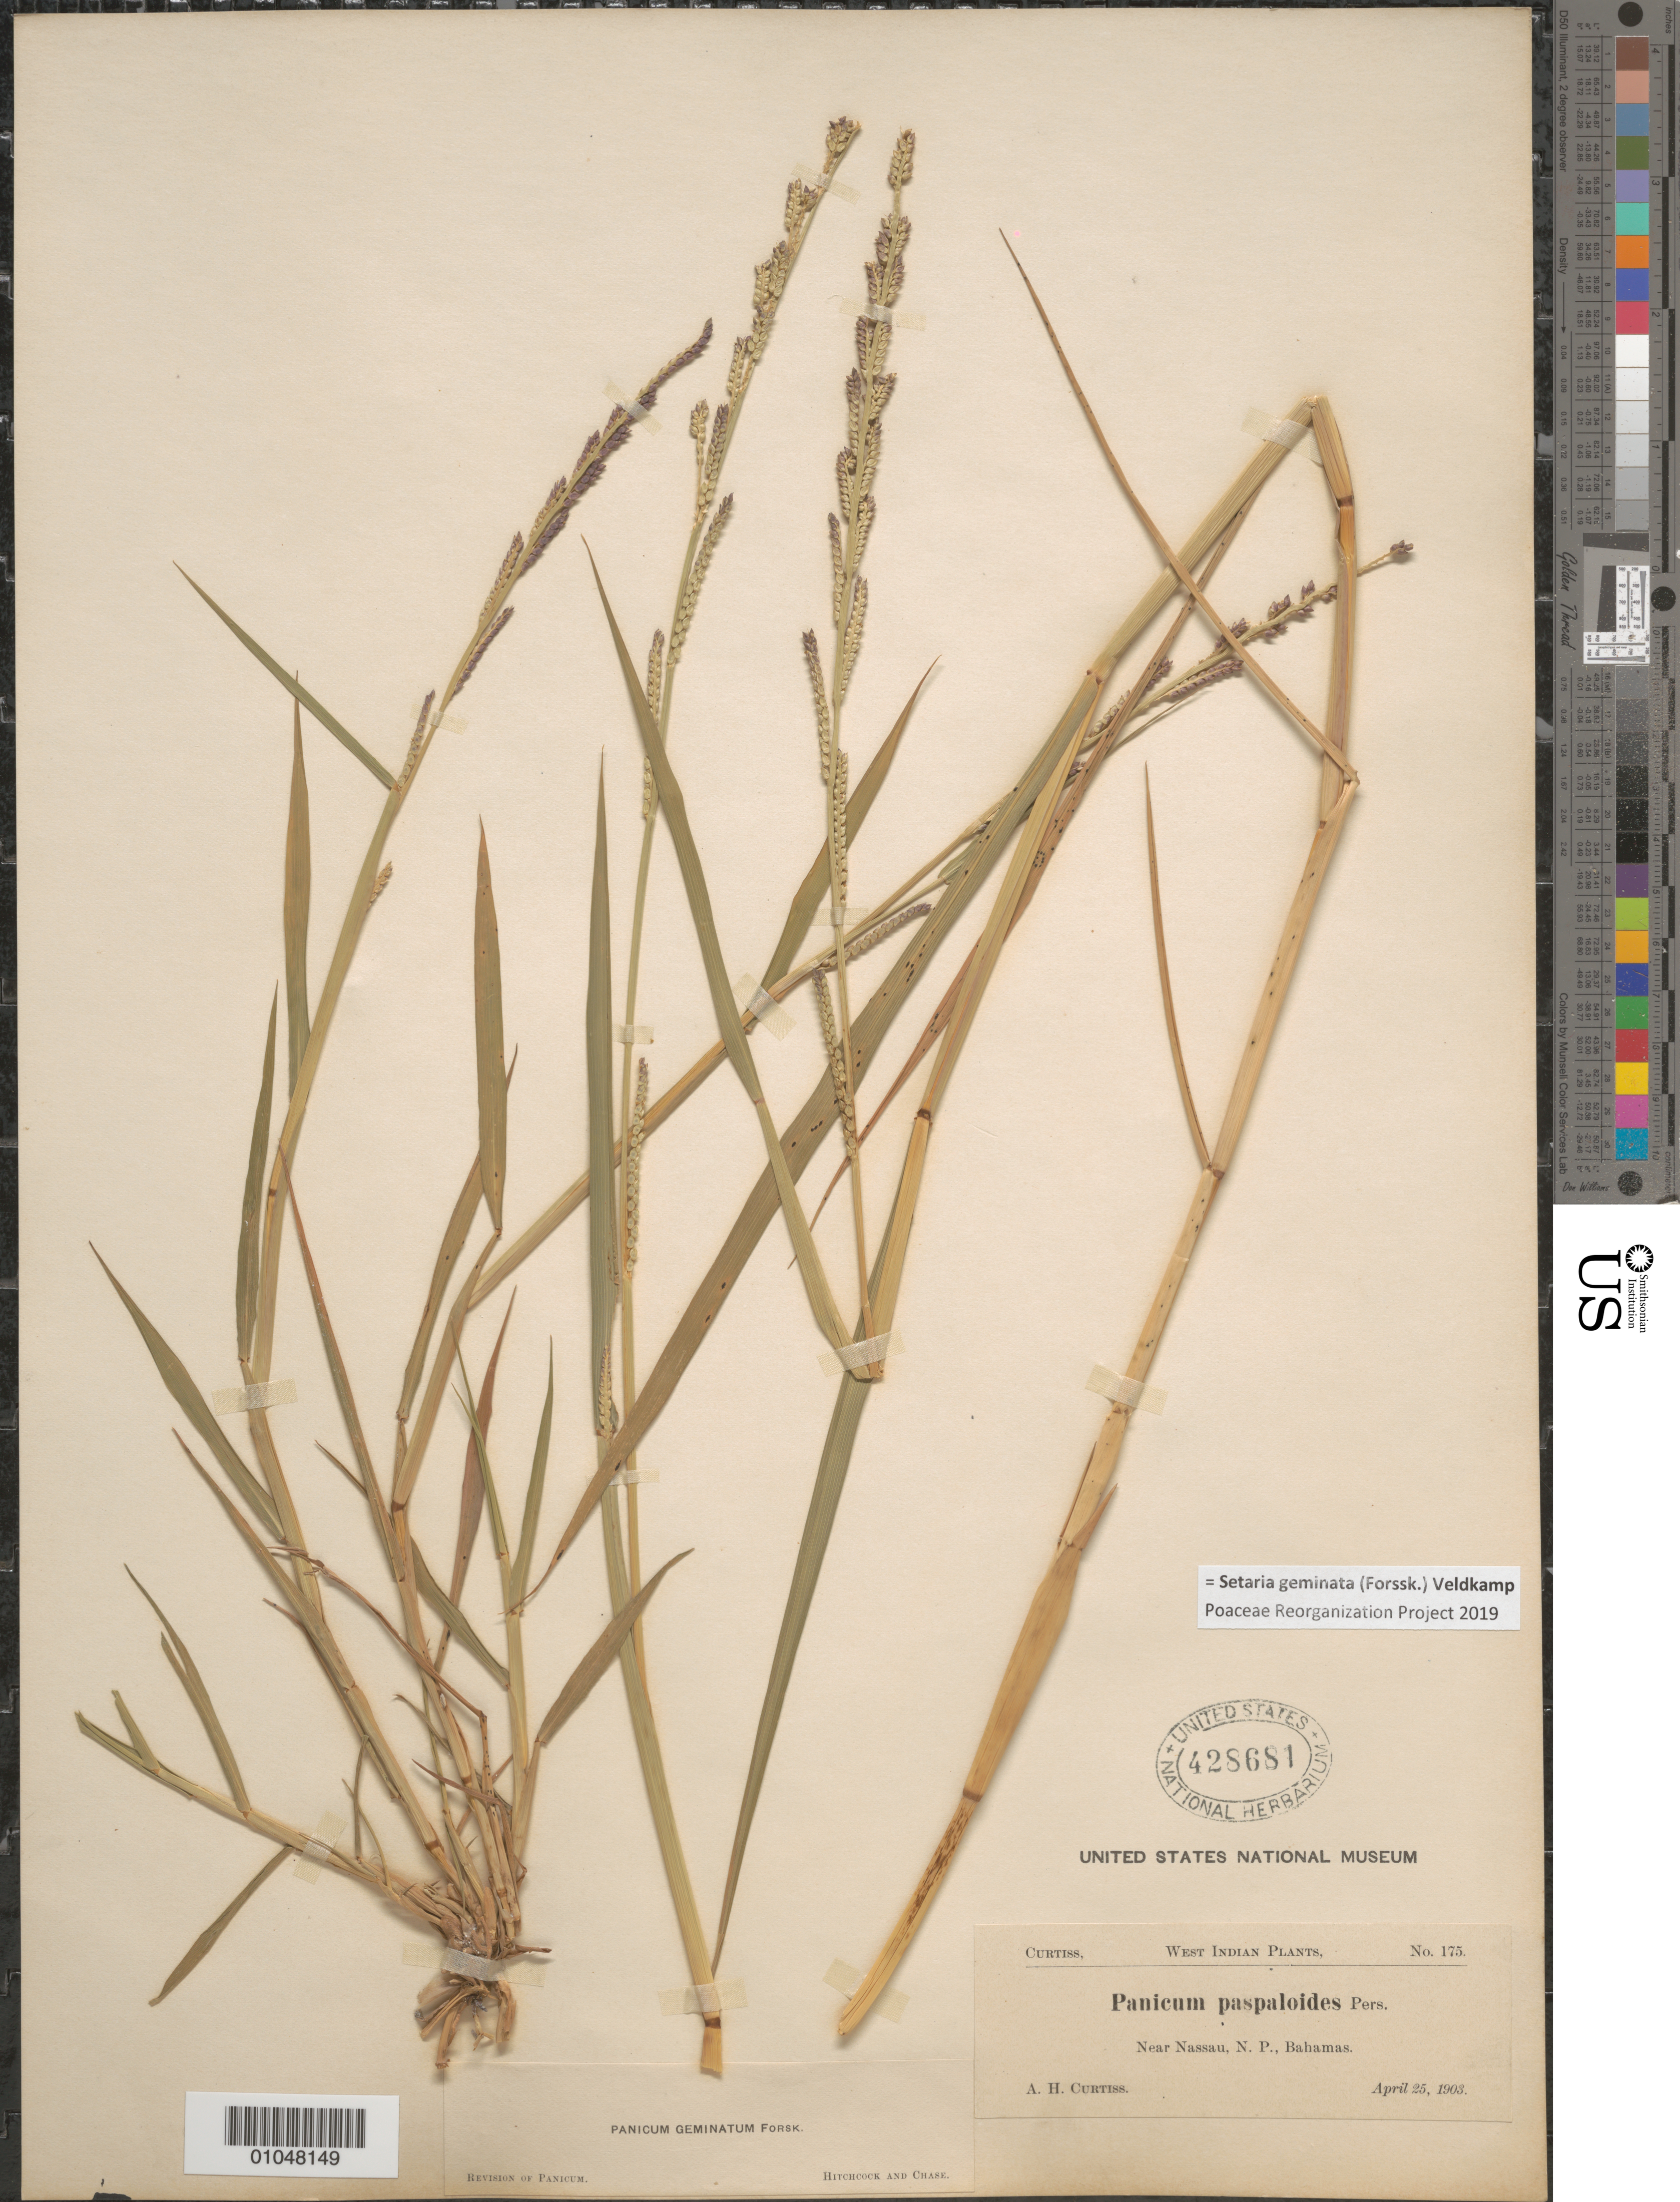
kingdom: Plantae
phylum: Tracheophyta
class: Liliopsida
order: Poales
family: Poaceae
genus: Panicum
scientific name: Panicum geminatum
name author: Forssk.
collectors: A. H. Curtiss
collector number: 175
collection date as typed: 25 Apr 1903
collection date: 1903-04-25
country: Bahamas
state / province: New Providence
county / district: Nassau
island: New Providence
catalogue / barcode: US 428681